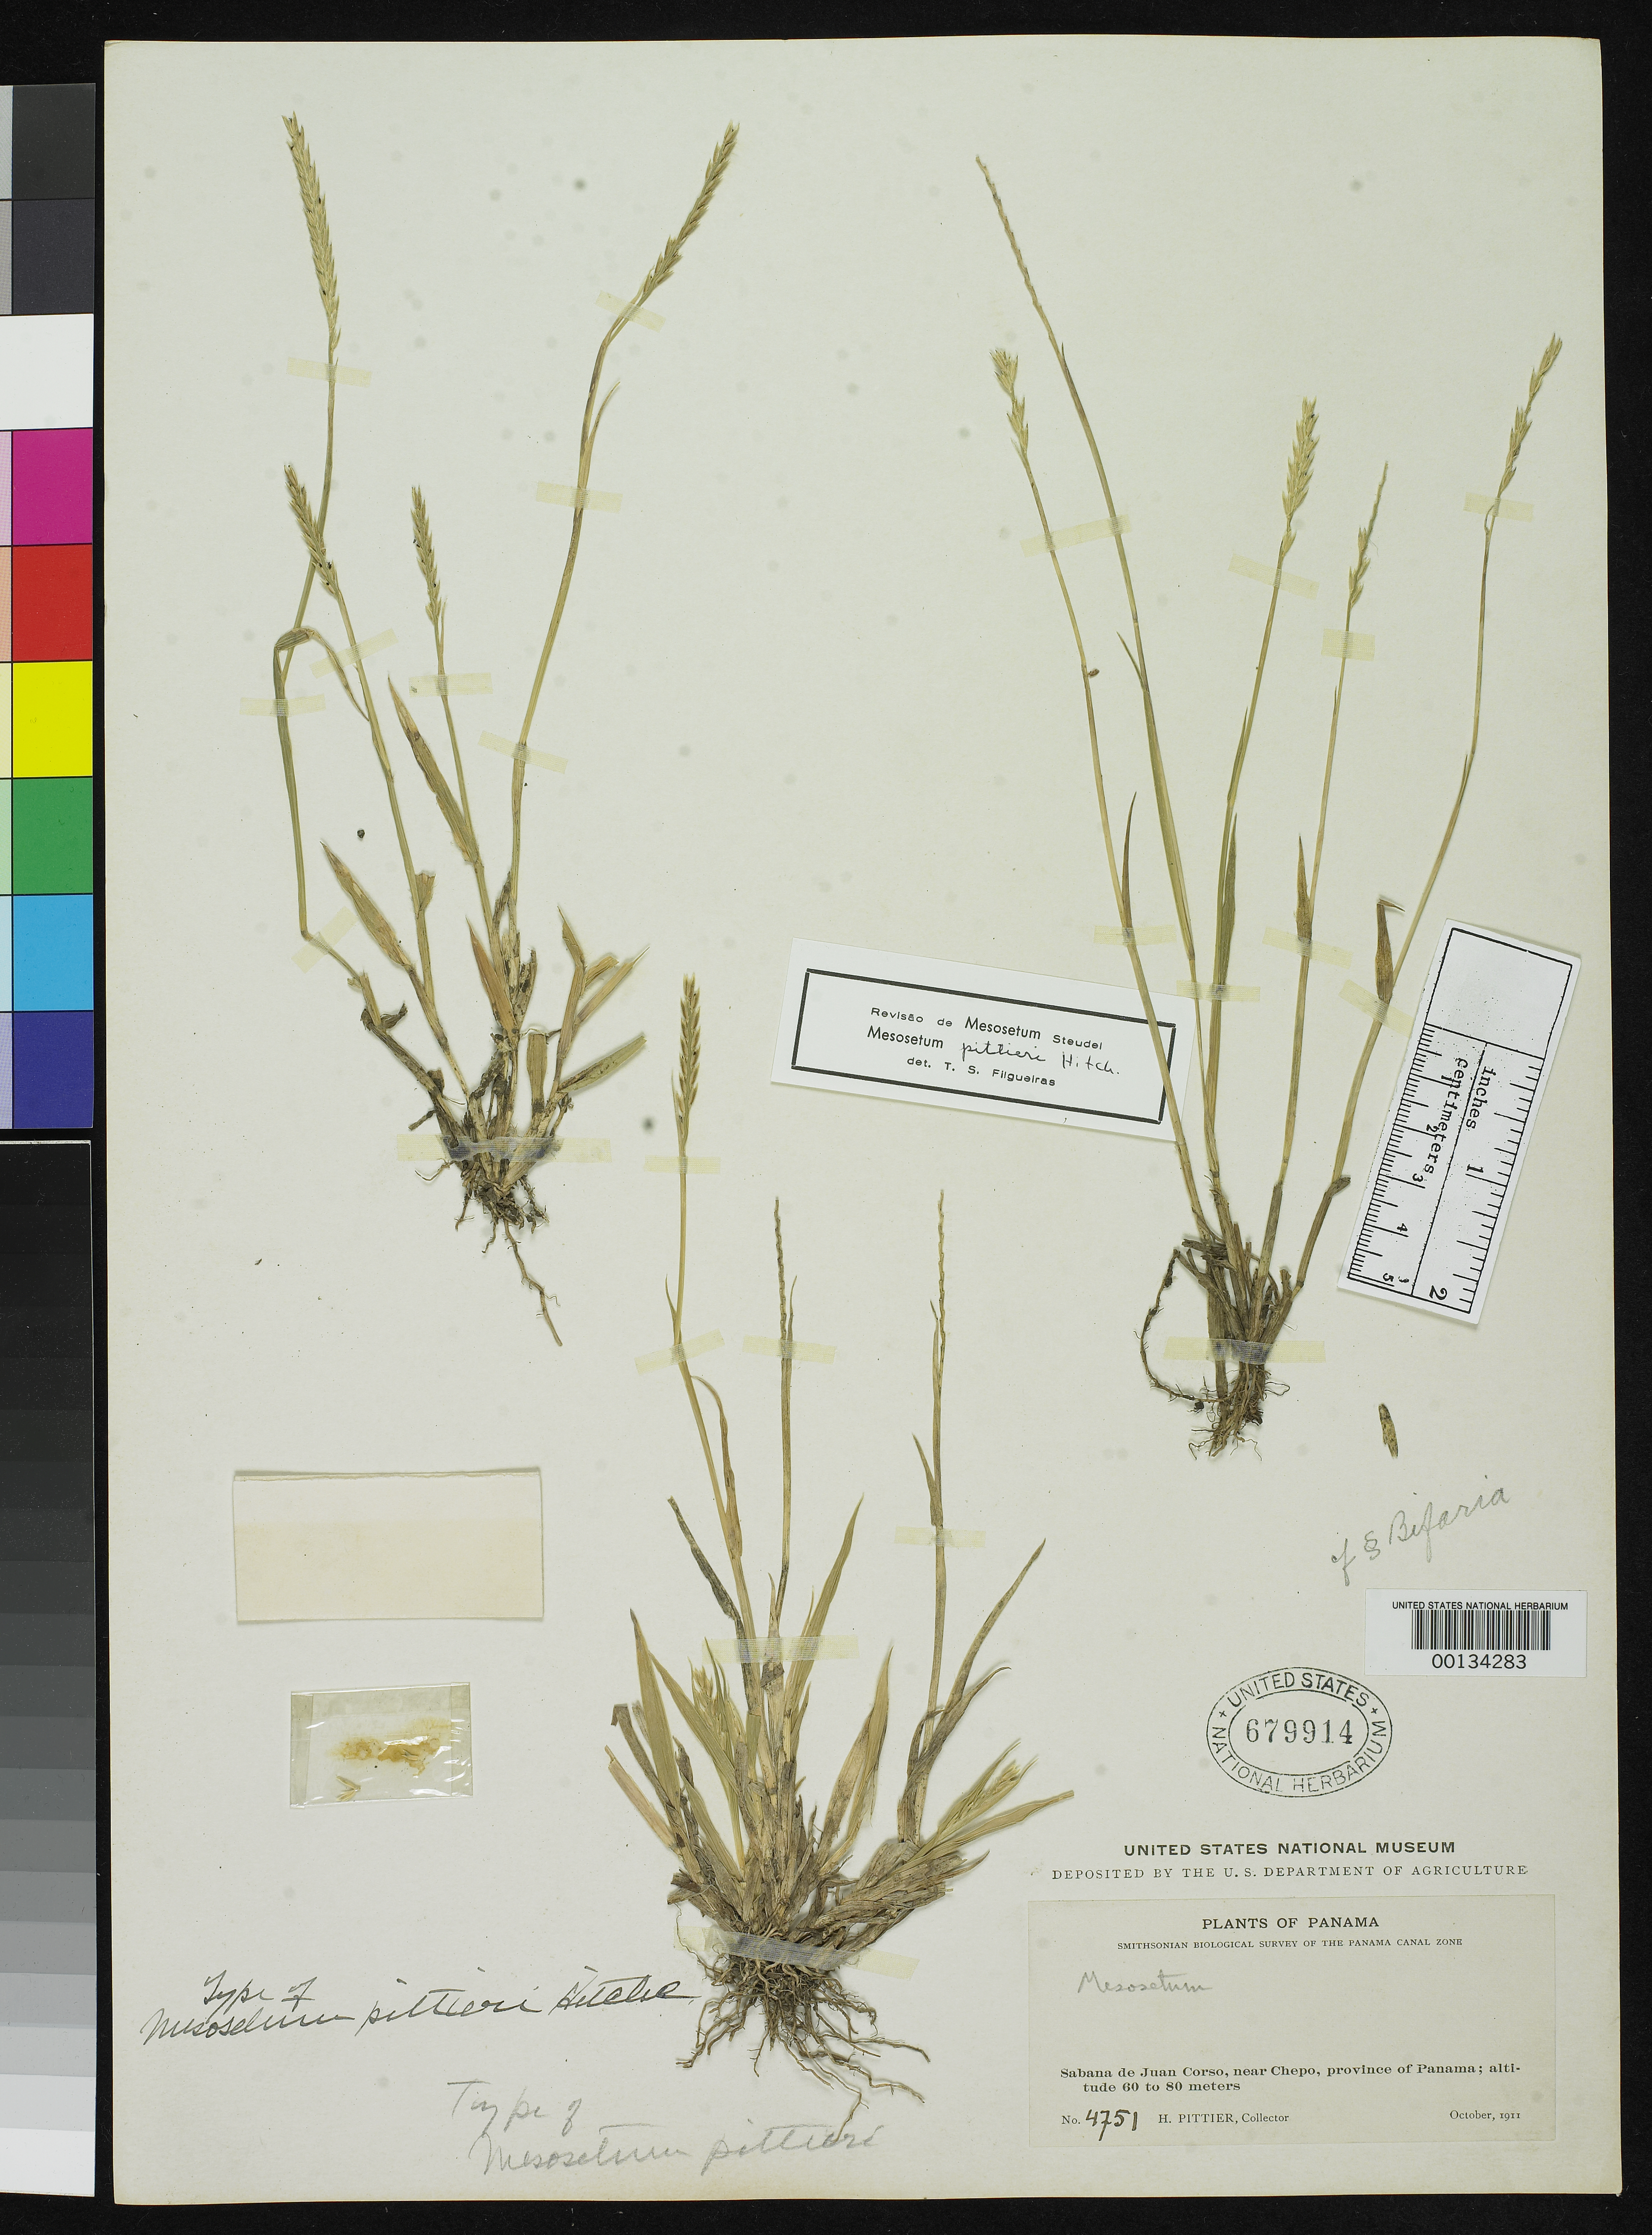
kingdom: Plantae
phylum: Tracheophyta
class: Liliopsida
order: Poales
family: Poaceae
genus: Mesosetum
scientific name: Mesosetum pittieri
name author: Hitchc.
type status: Holotype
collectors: H. F. Pittier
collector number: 4751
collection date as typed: Oct 1911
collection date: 1911-10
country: Panama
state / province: Panamá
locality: Sabana de Juan Corso, near Chepo.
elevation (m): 60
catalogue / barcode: US 679914